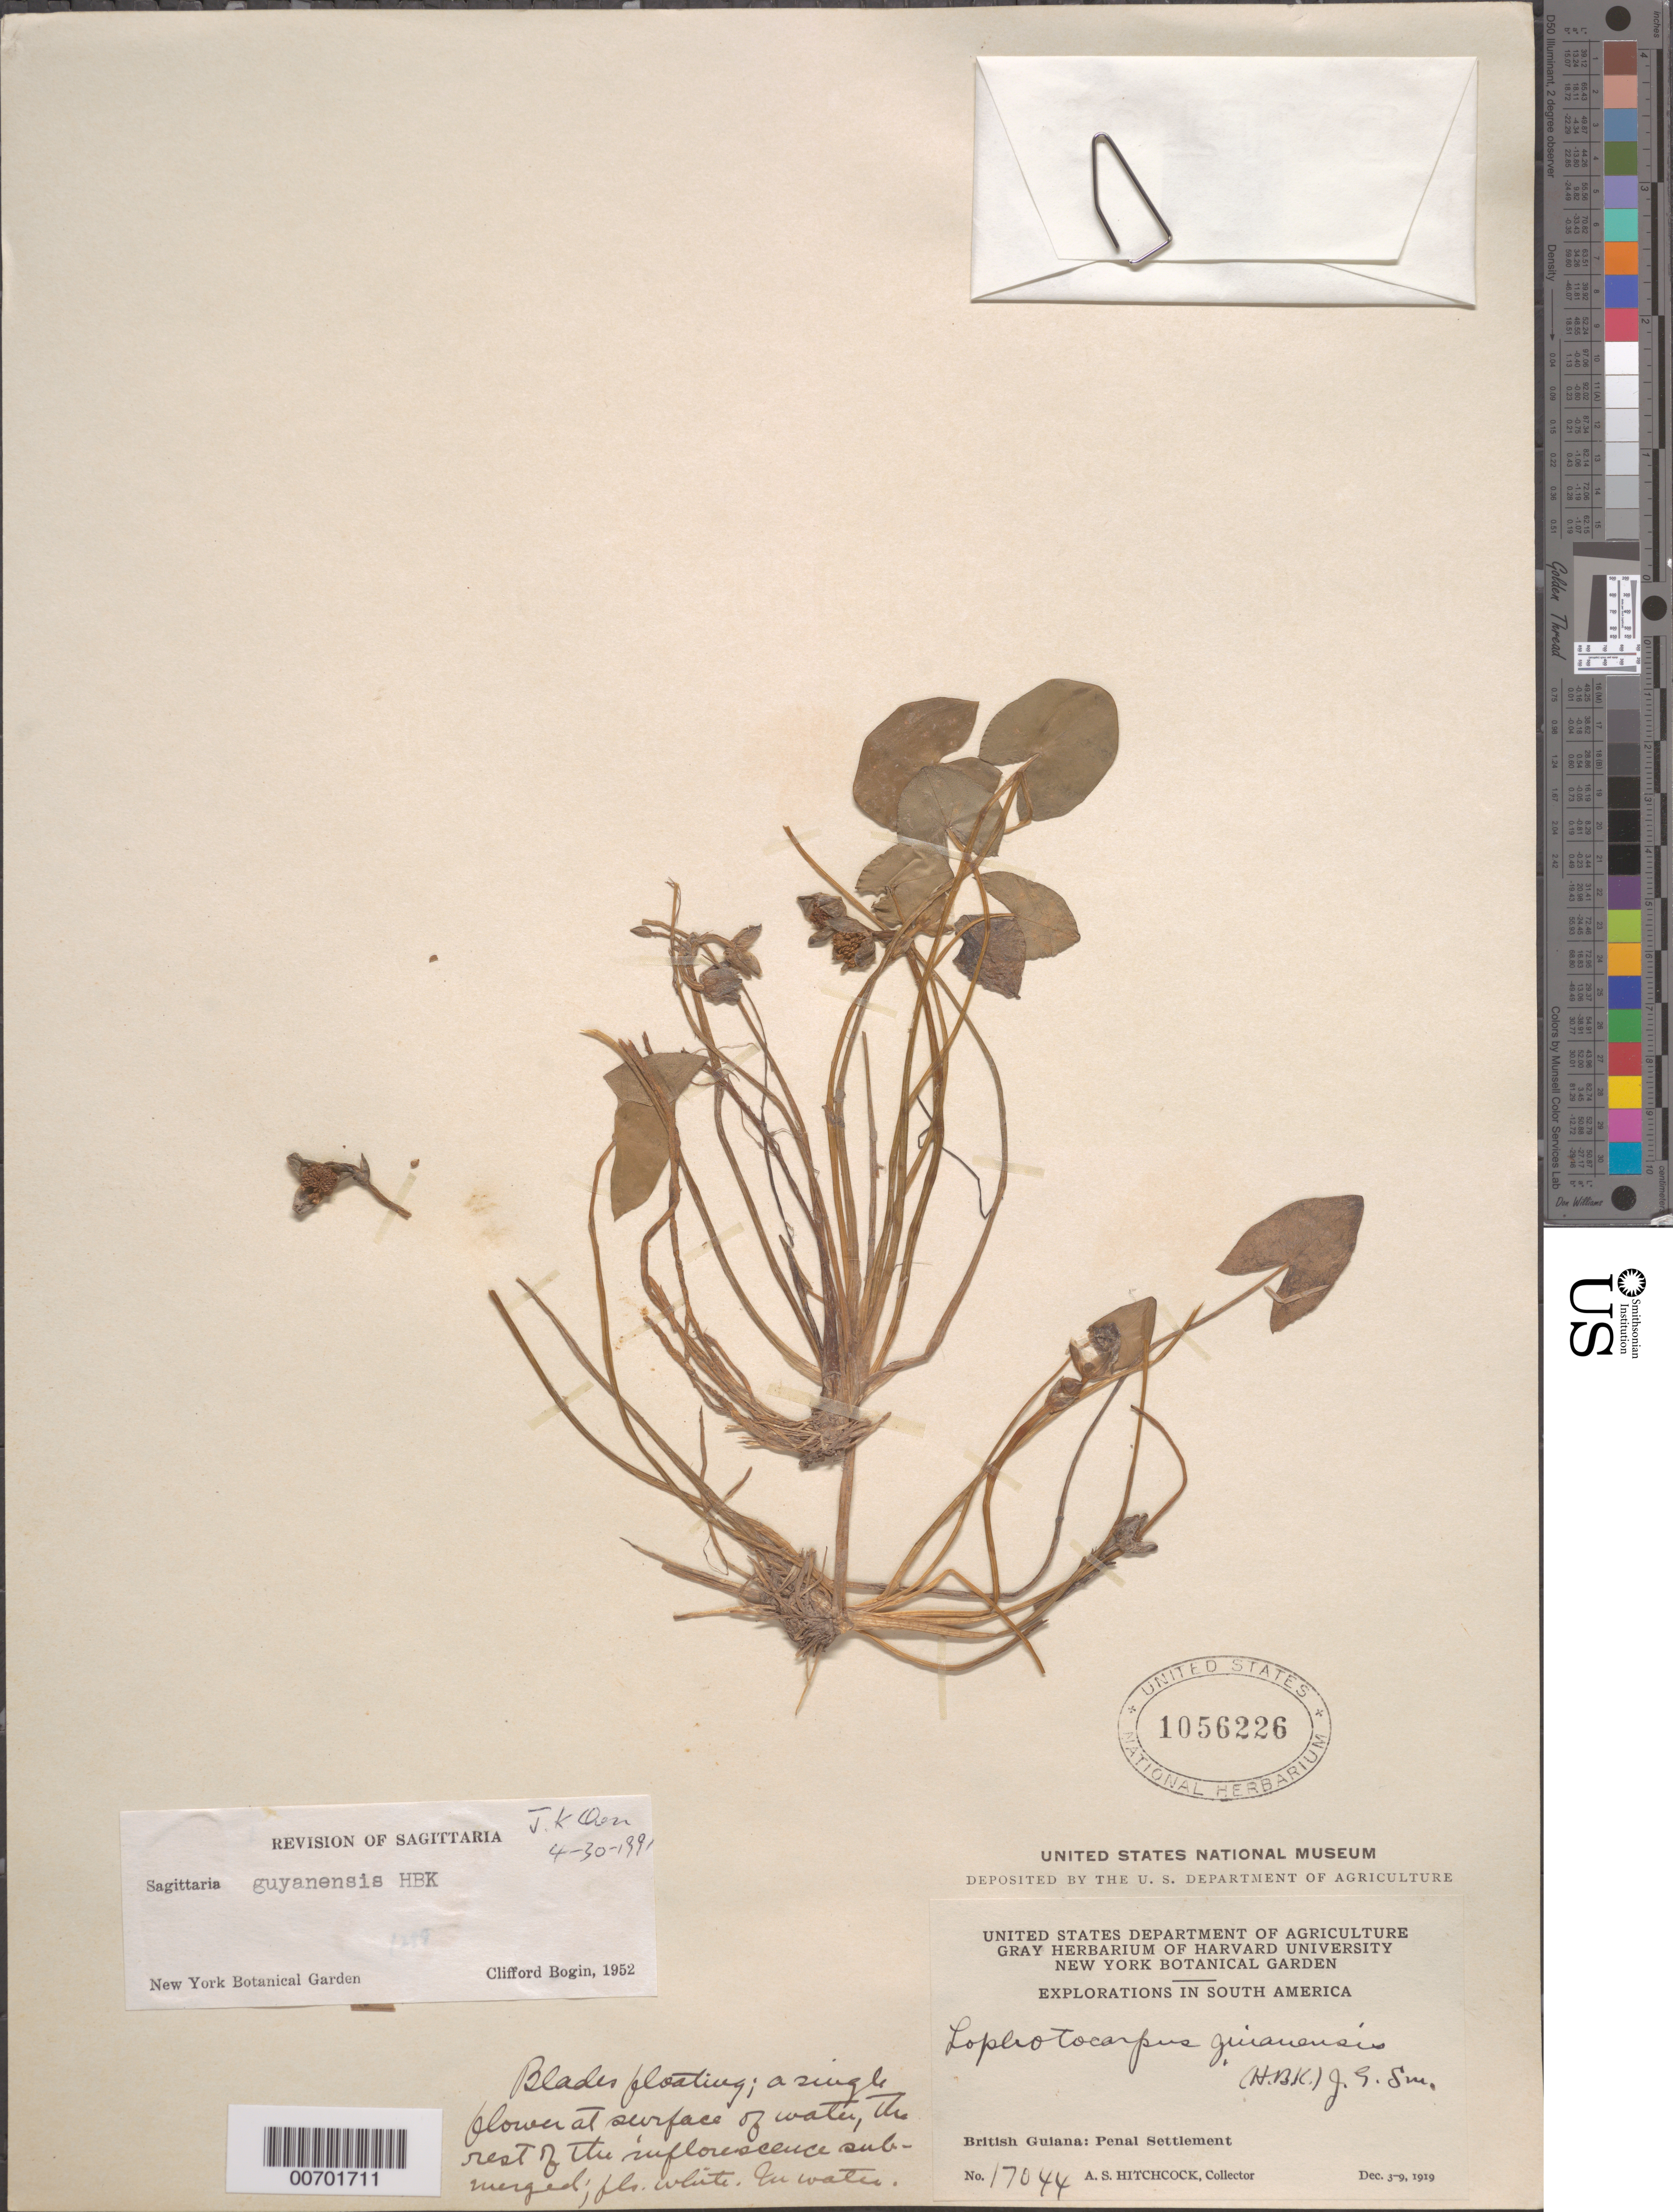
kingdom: Plantae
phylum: Tracheophyta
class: Liliopsida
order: Alismatales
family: Alismataceae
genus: Sagittaria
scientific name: Sagittaria guayanensis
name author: Kunth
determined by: Bogin, C.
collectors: A. S. Hitchcock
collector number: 17044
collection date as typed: Dec. 3-9, 1919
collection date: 1919-12-03/1919-12-09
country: Guyana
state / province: Cuyuni-Mazaruni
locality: Penal Settlement, on W side of Essequibo River, near mouth of Mazaruni River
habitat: In water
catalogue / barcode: US 1056226